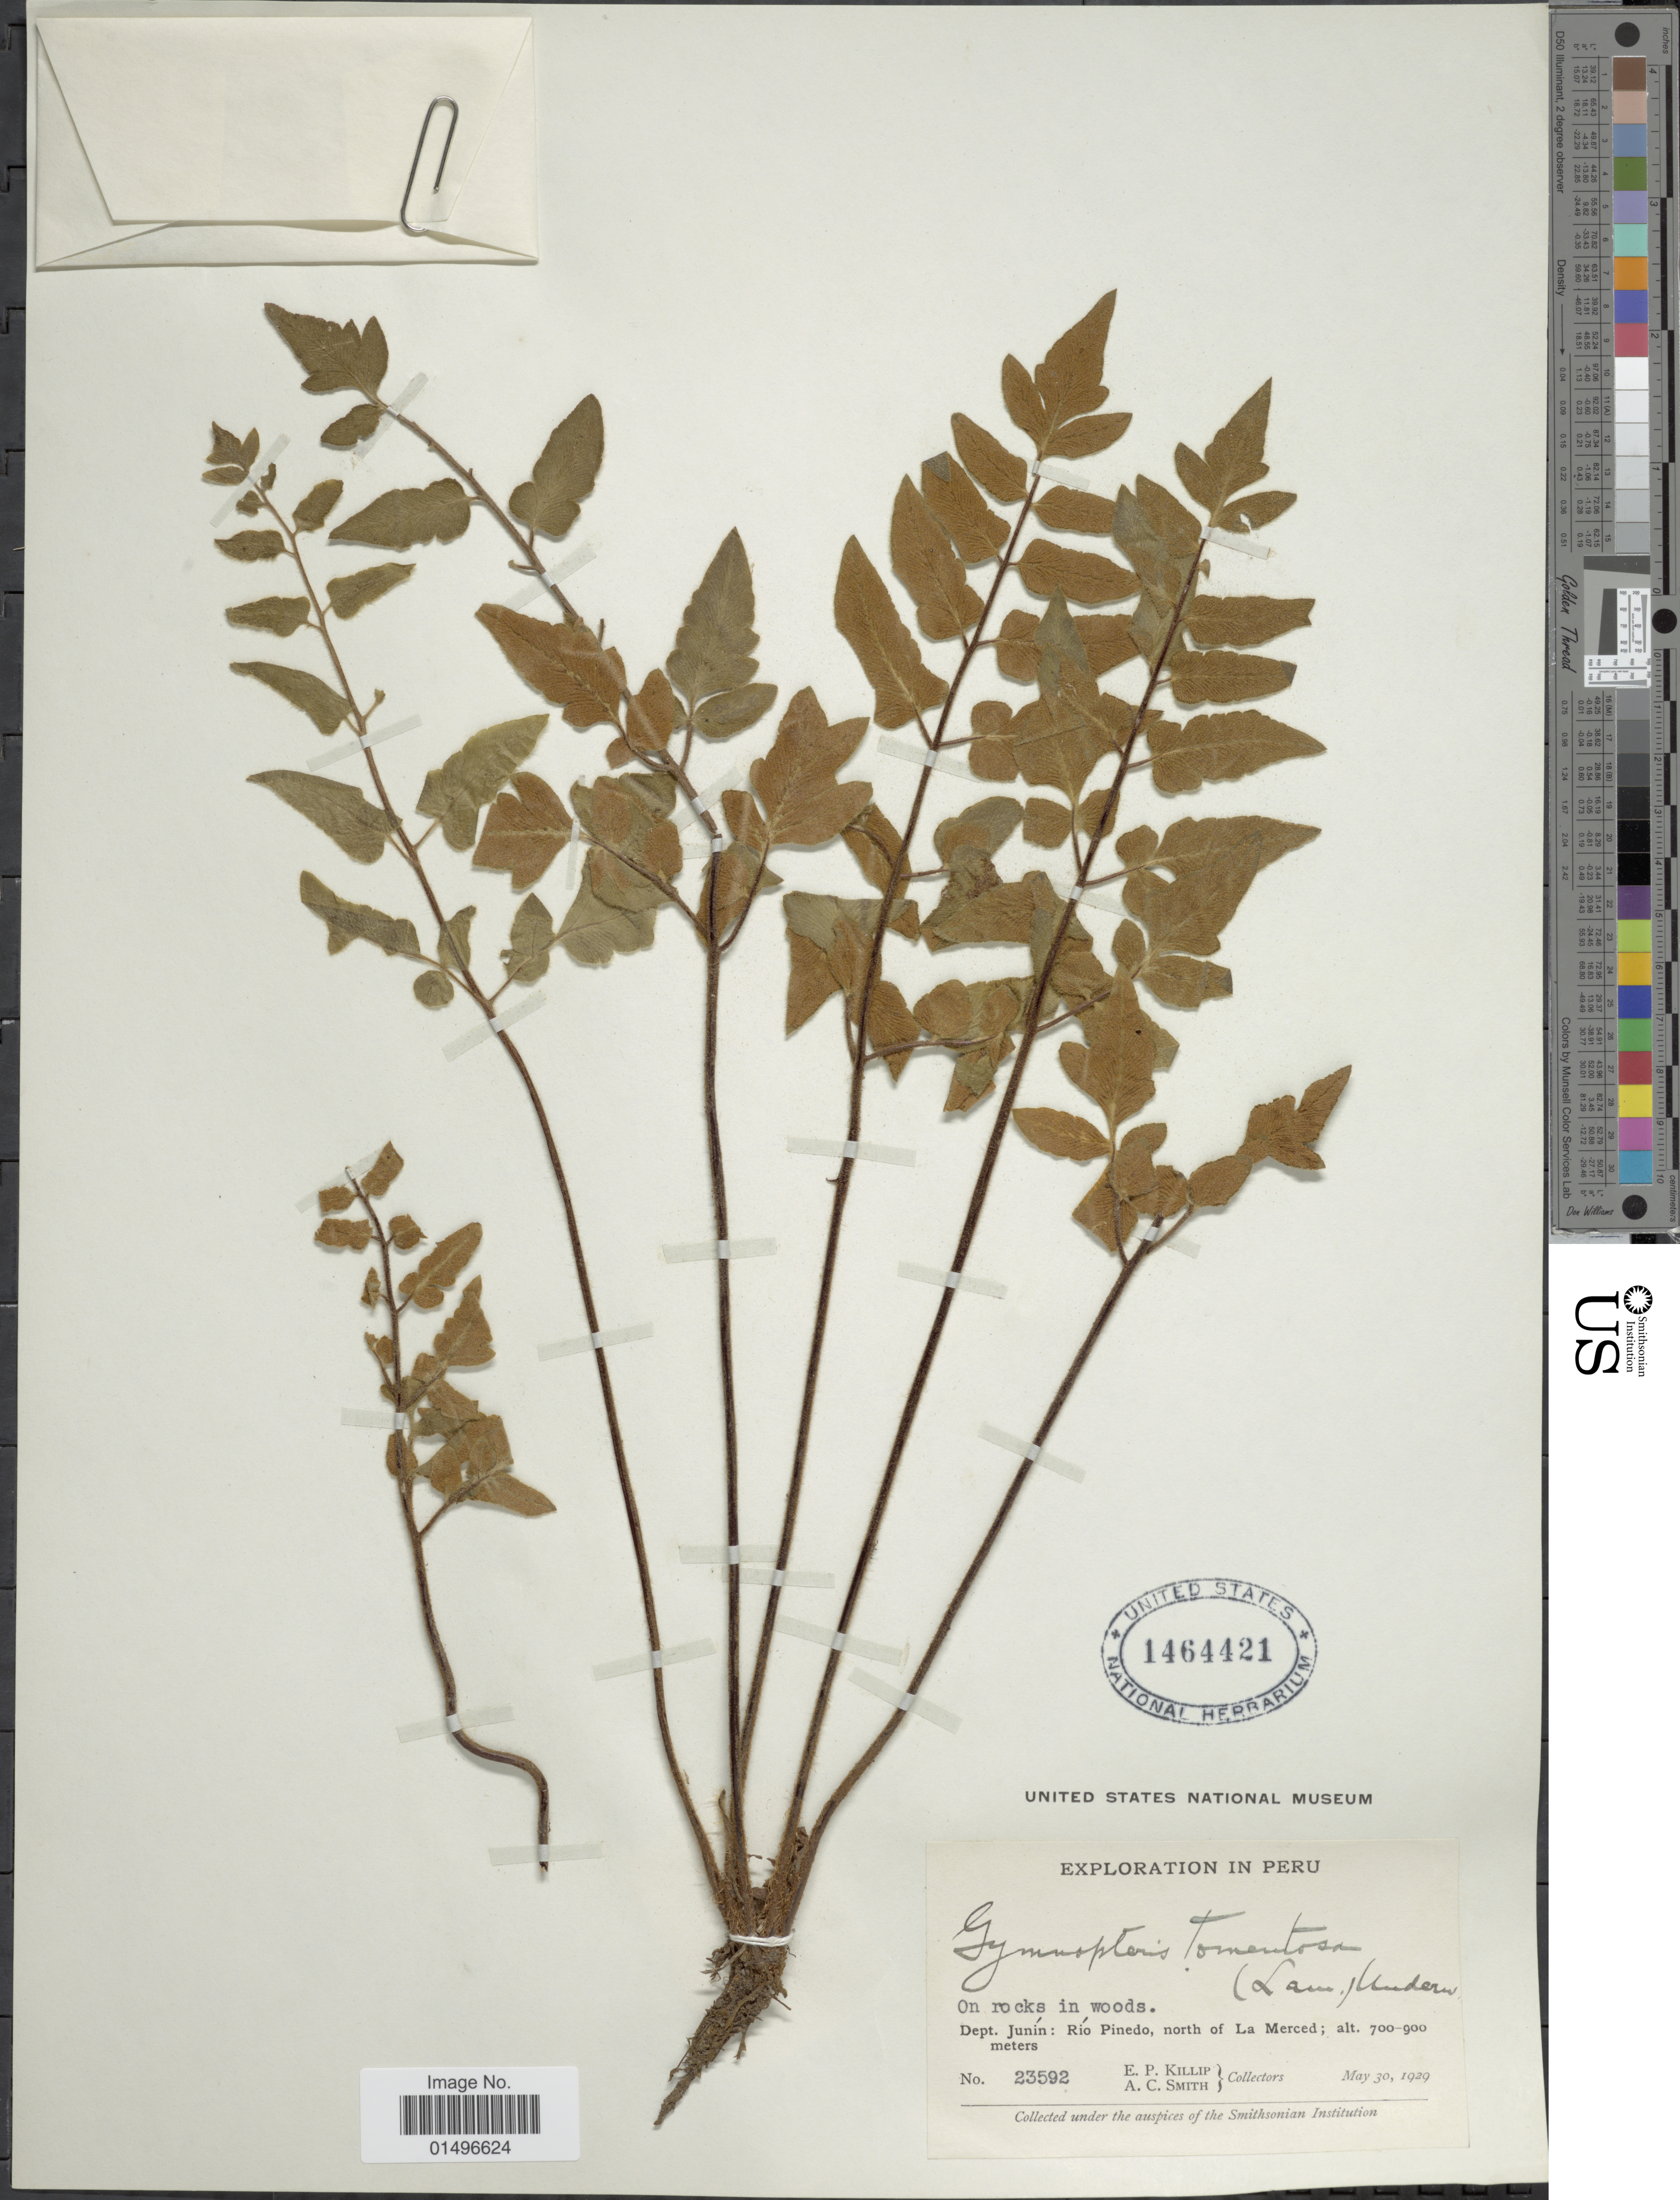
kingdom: Plantae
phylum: Tracheophyta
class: Polypodiopsida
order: Polypodiales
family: Pteridaceae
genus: Hemionitis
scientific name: Hemionitis tomentosa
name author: (Lam.) Raddi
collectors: E. P. Killip & A. C. Smith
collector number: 23592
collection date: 1929-05-30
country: Peru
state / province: Junín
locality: Peru, Dept. Junin: Rio Pinedo, north of La Merced.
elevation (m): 700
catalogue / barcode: US 1464421